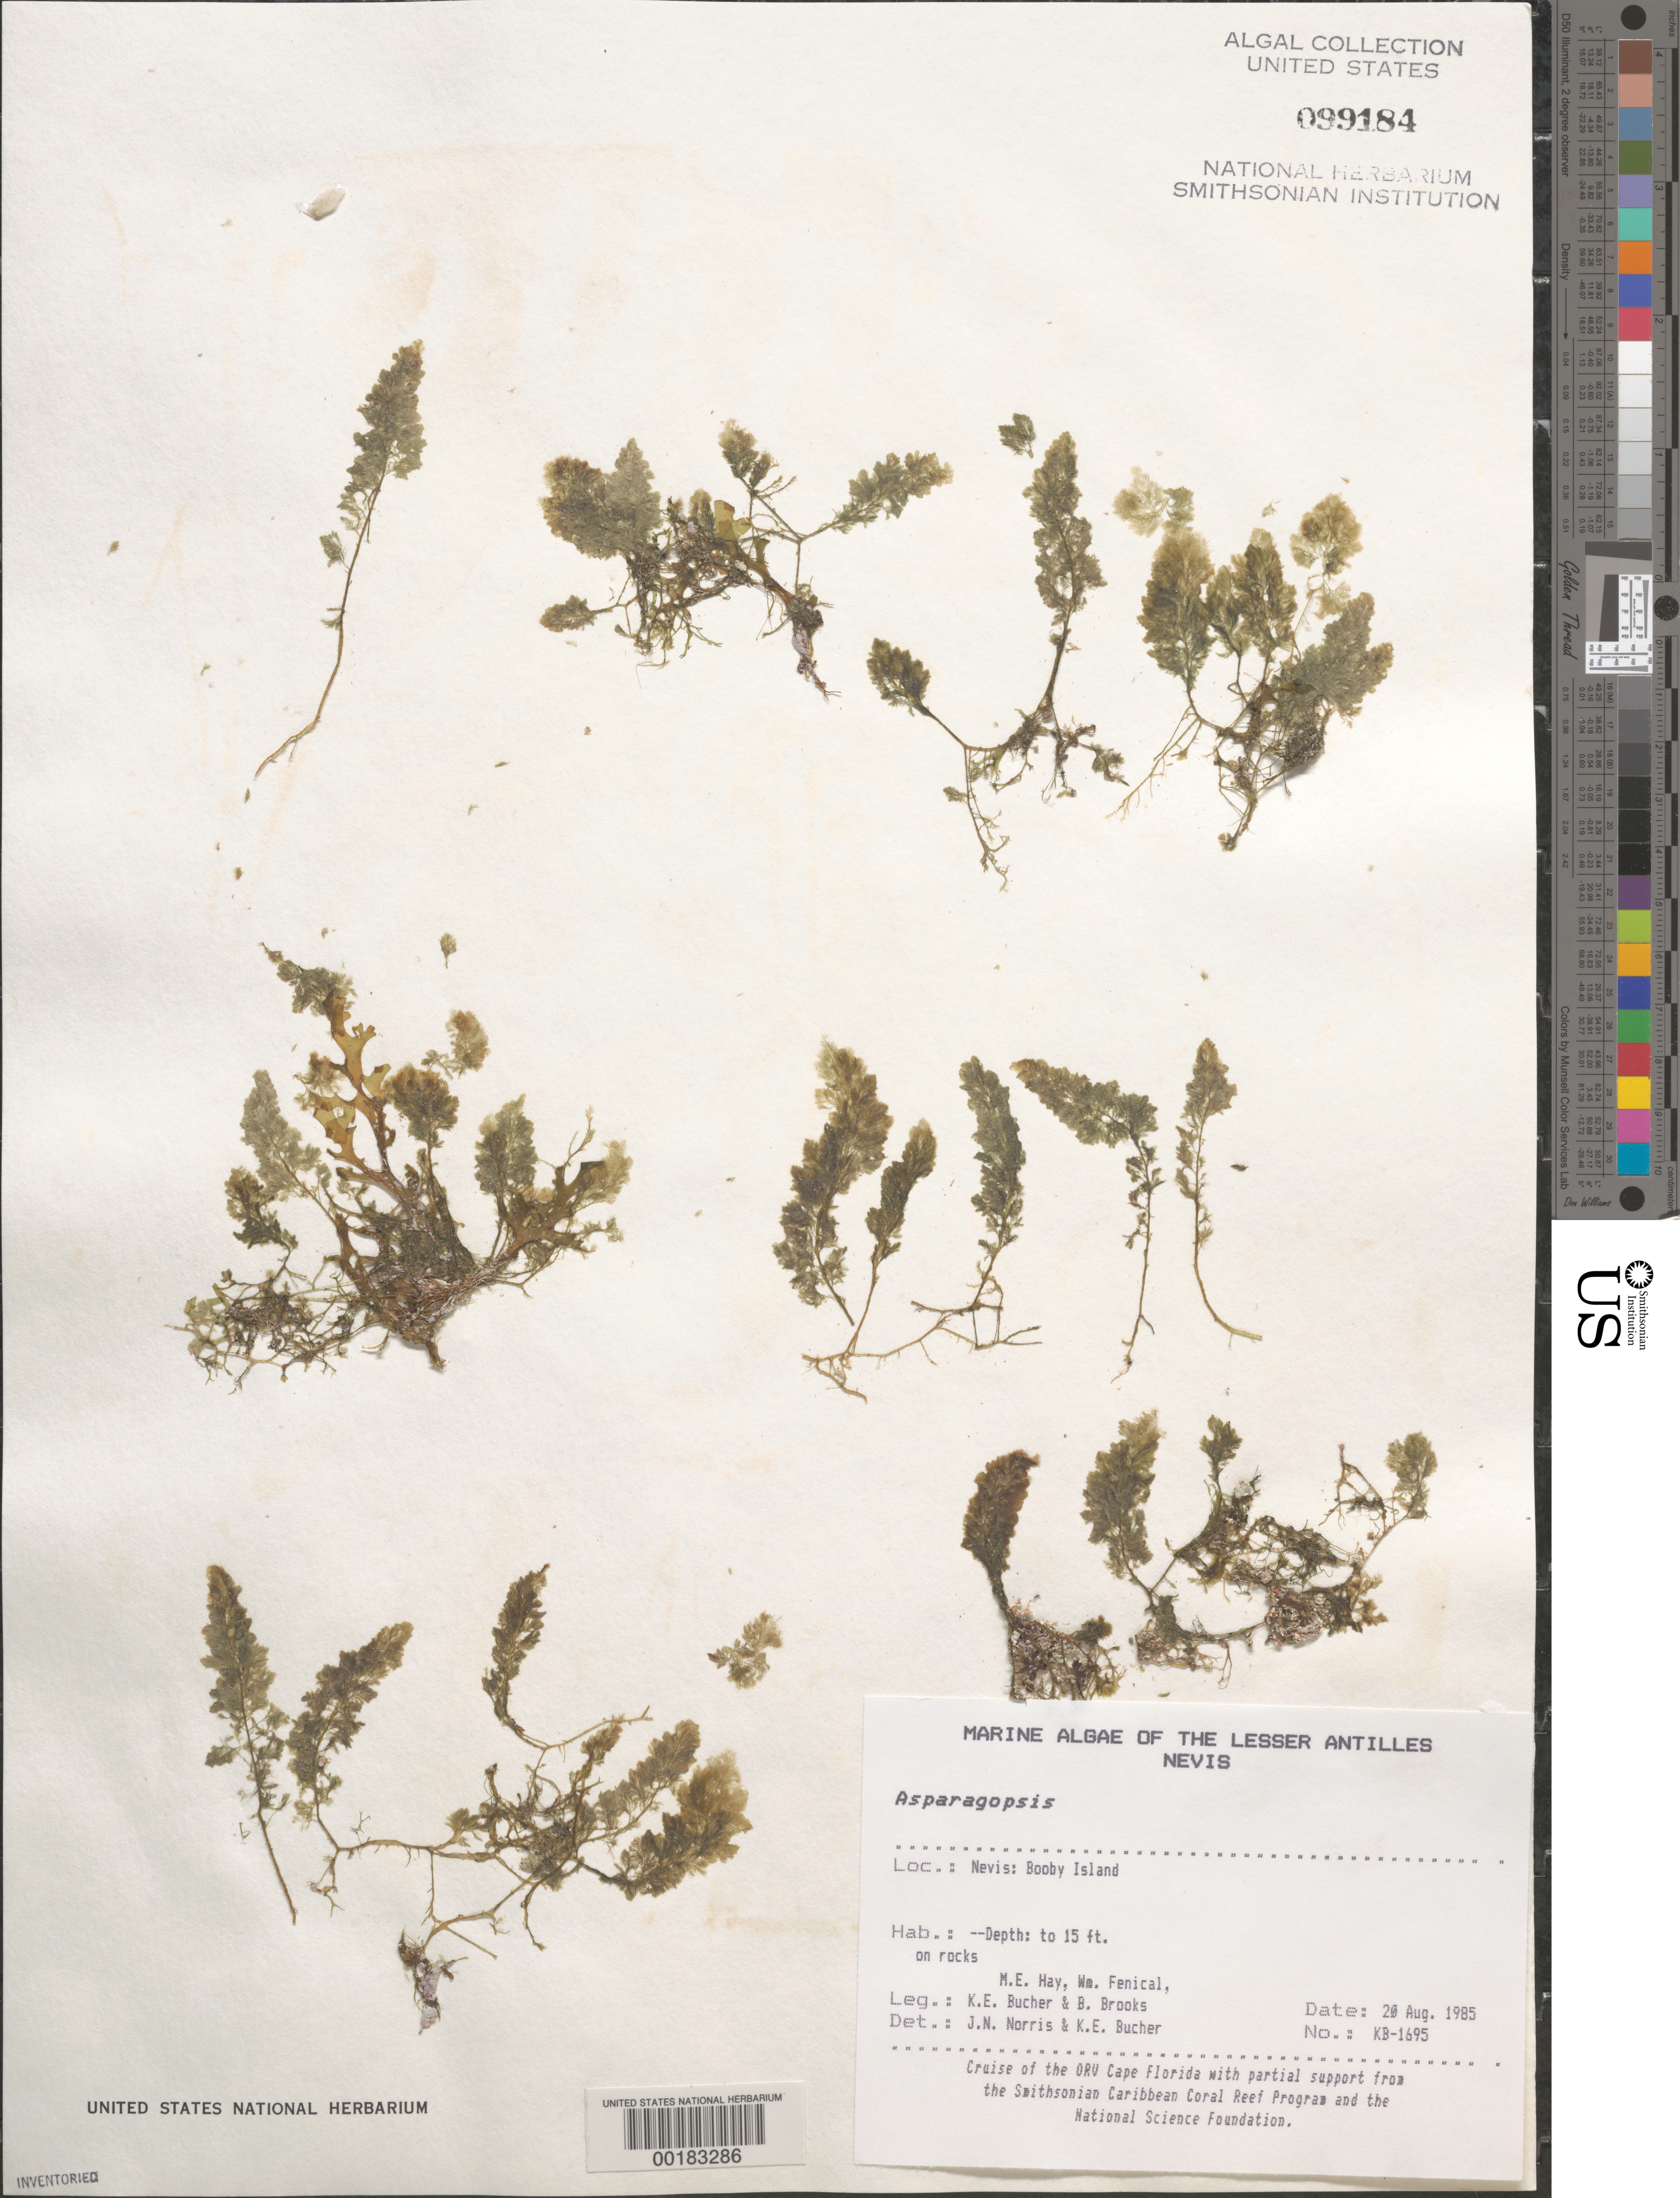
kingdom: Plantae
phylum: Rhodophyta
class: Florideophyceae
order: Bonnemaisoniales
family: Bonnemaisoniaceae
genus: Asparagopsis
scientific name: Asparagopsis sp.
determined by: Norris, J. N.; Bucher, K. E.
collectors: K. E. Bucher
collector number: Kb-1695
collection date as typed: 20 Aug 1985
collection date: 1985-08-20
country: St. Christopher-Nevis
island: Nevis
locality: Booby Island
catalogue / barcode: US 99184